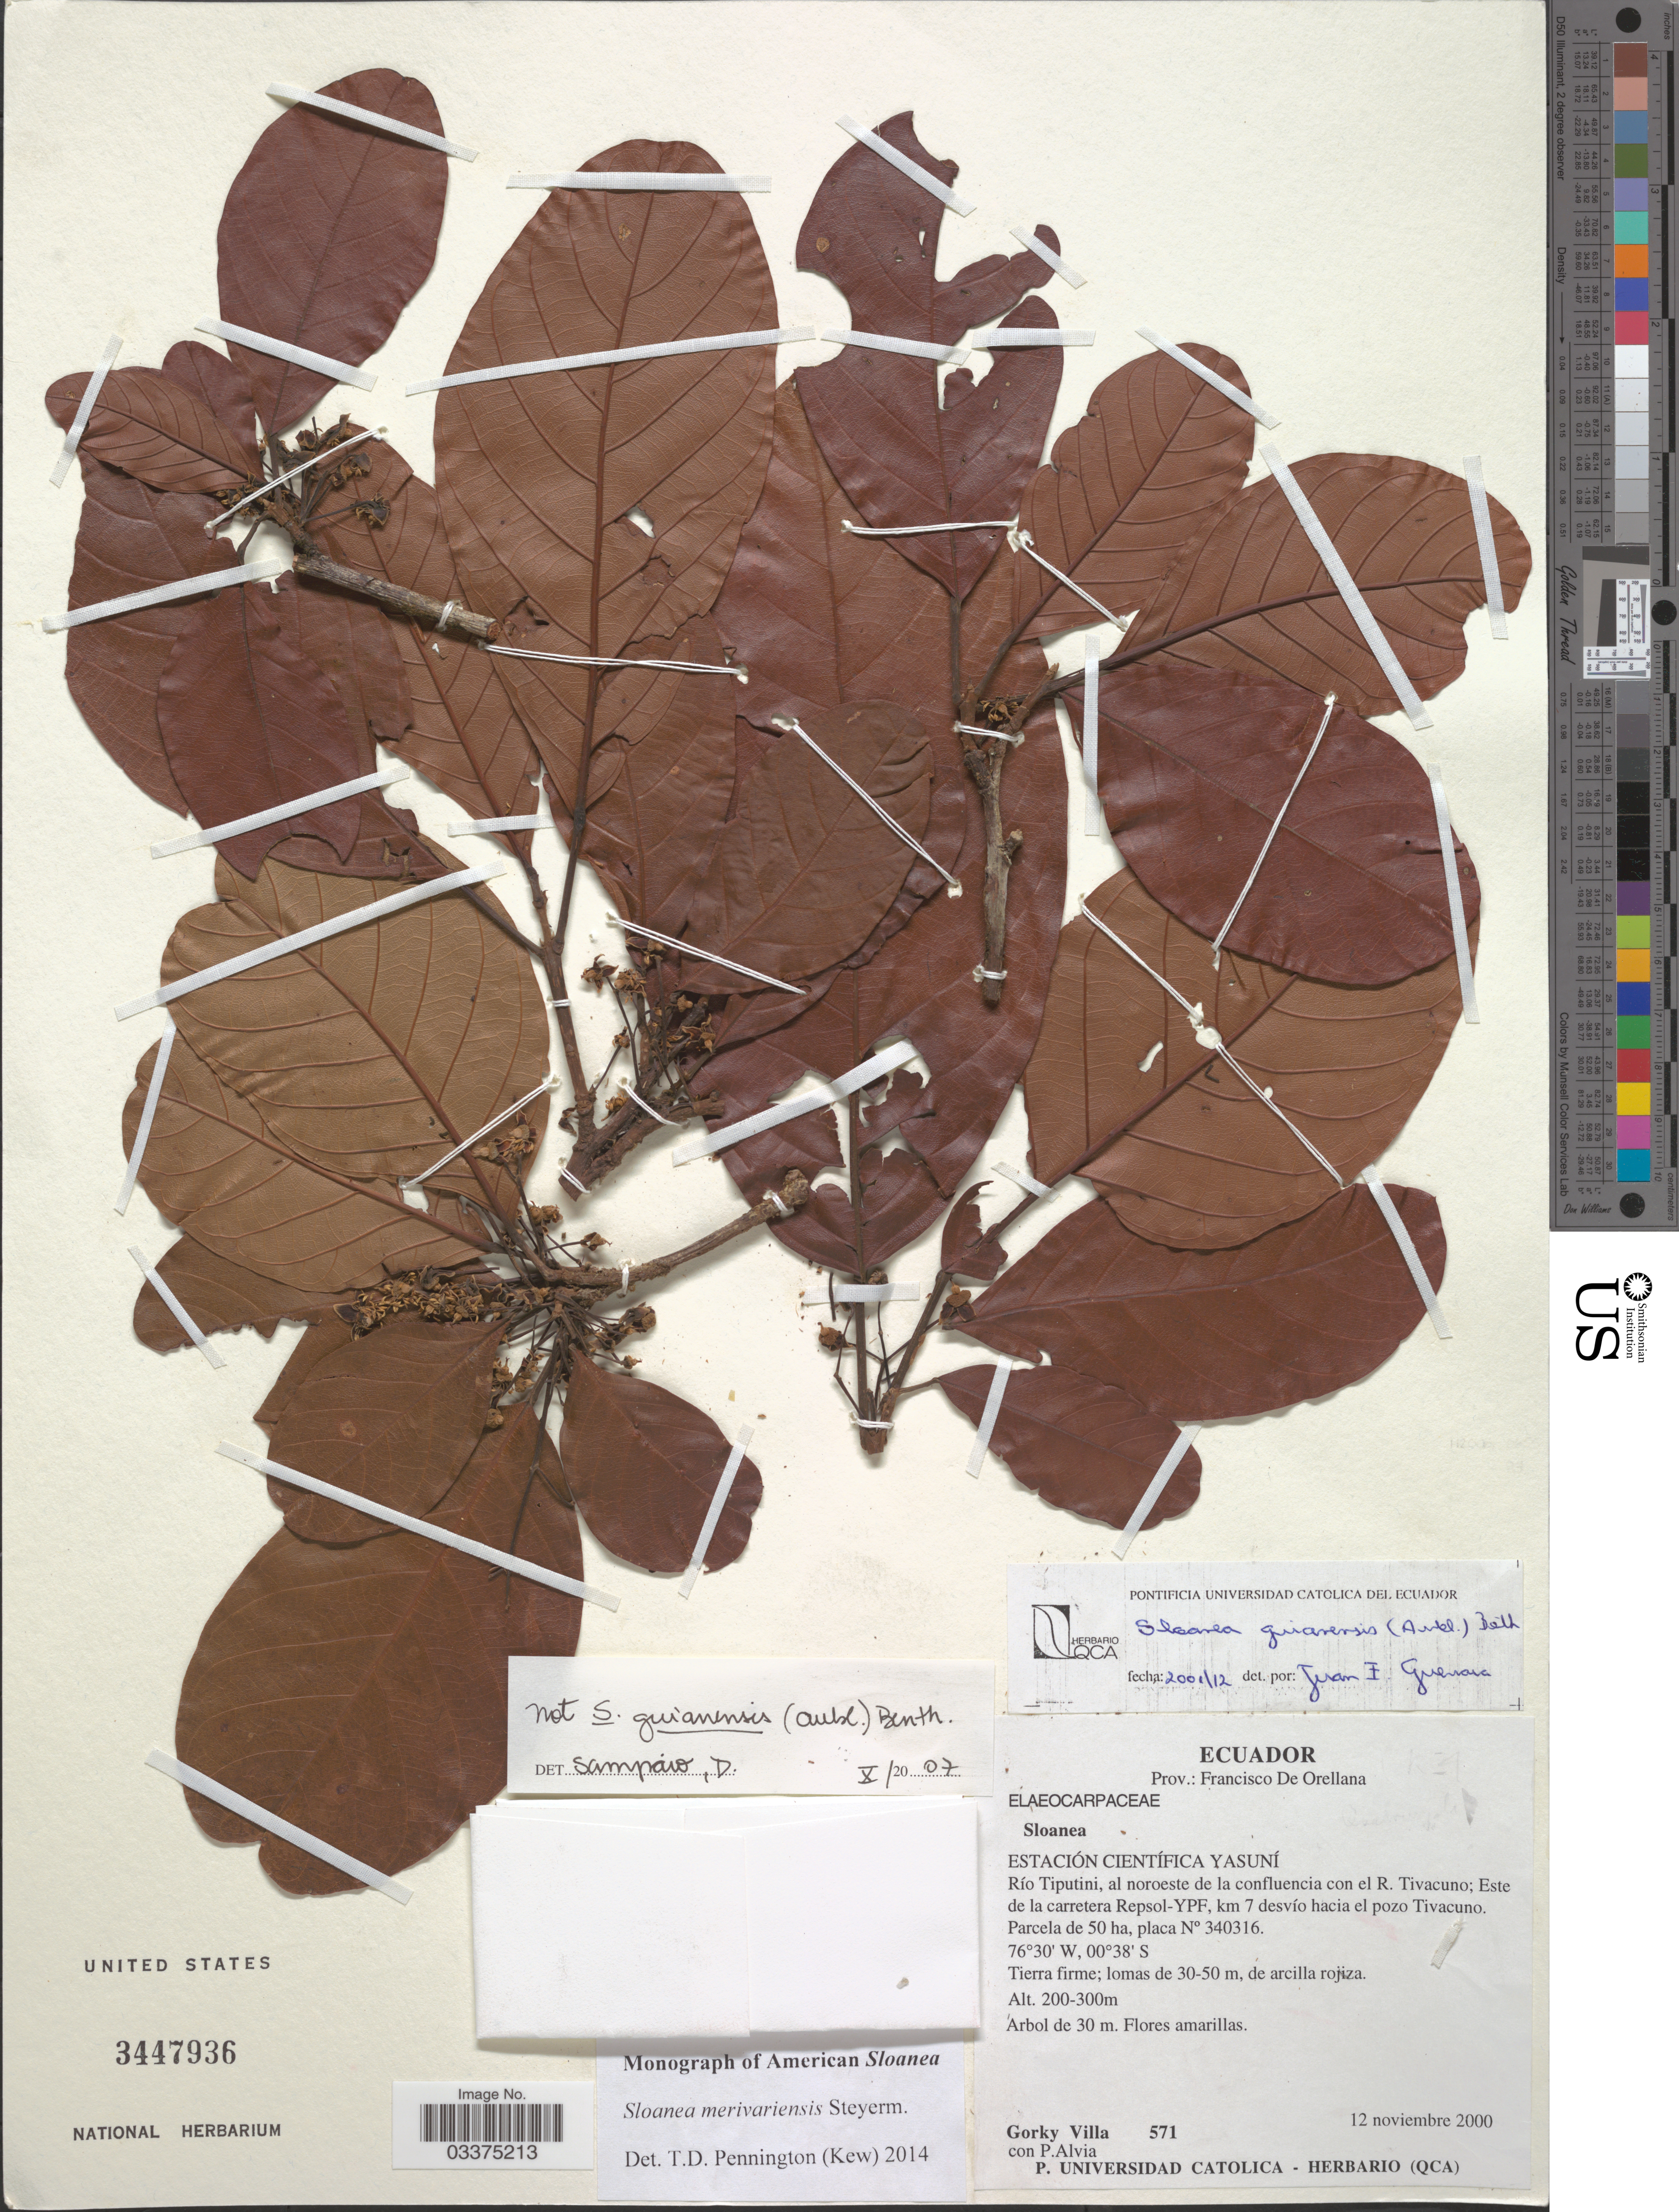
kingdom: Plantae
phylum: Tracheophyta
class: Magnoliopsida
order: Oxalidales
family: Elaeocarpaceae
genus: Sloanea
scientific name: Sloanea merevariensis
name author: Pittier ex Steyerm.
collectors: G. Villa & P. Alvia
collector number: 571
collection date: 2000-11-12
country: Ecuador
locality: Prov.: Francisco de Orellana. Estación Científica Yasuní. Río Tiputini, al noroeste de la confluencia con el R. Tivacuno; Este de la carretera Repsol-YPF, km 7 desvío hacia el pozo Tivacuno. Parcela de 5- ha, placa Nº 340316.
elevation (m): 200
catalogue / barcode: US 3447936